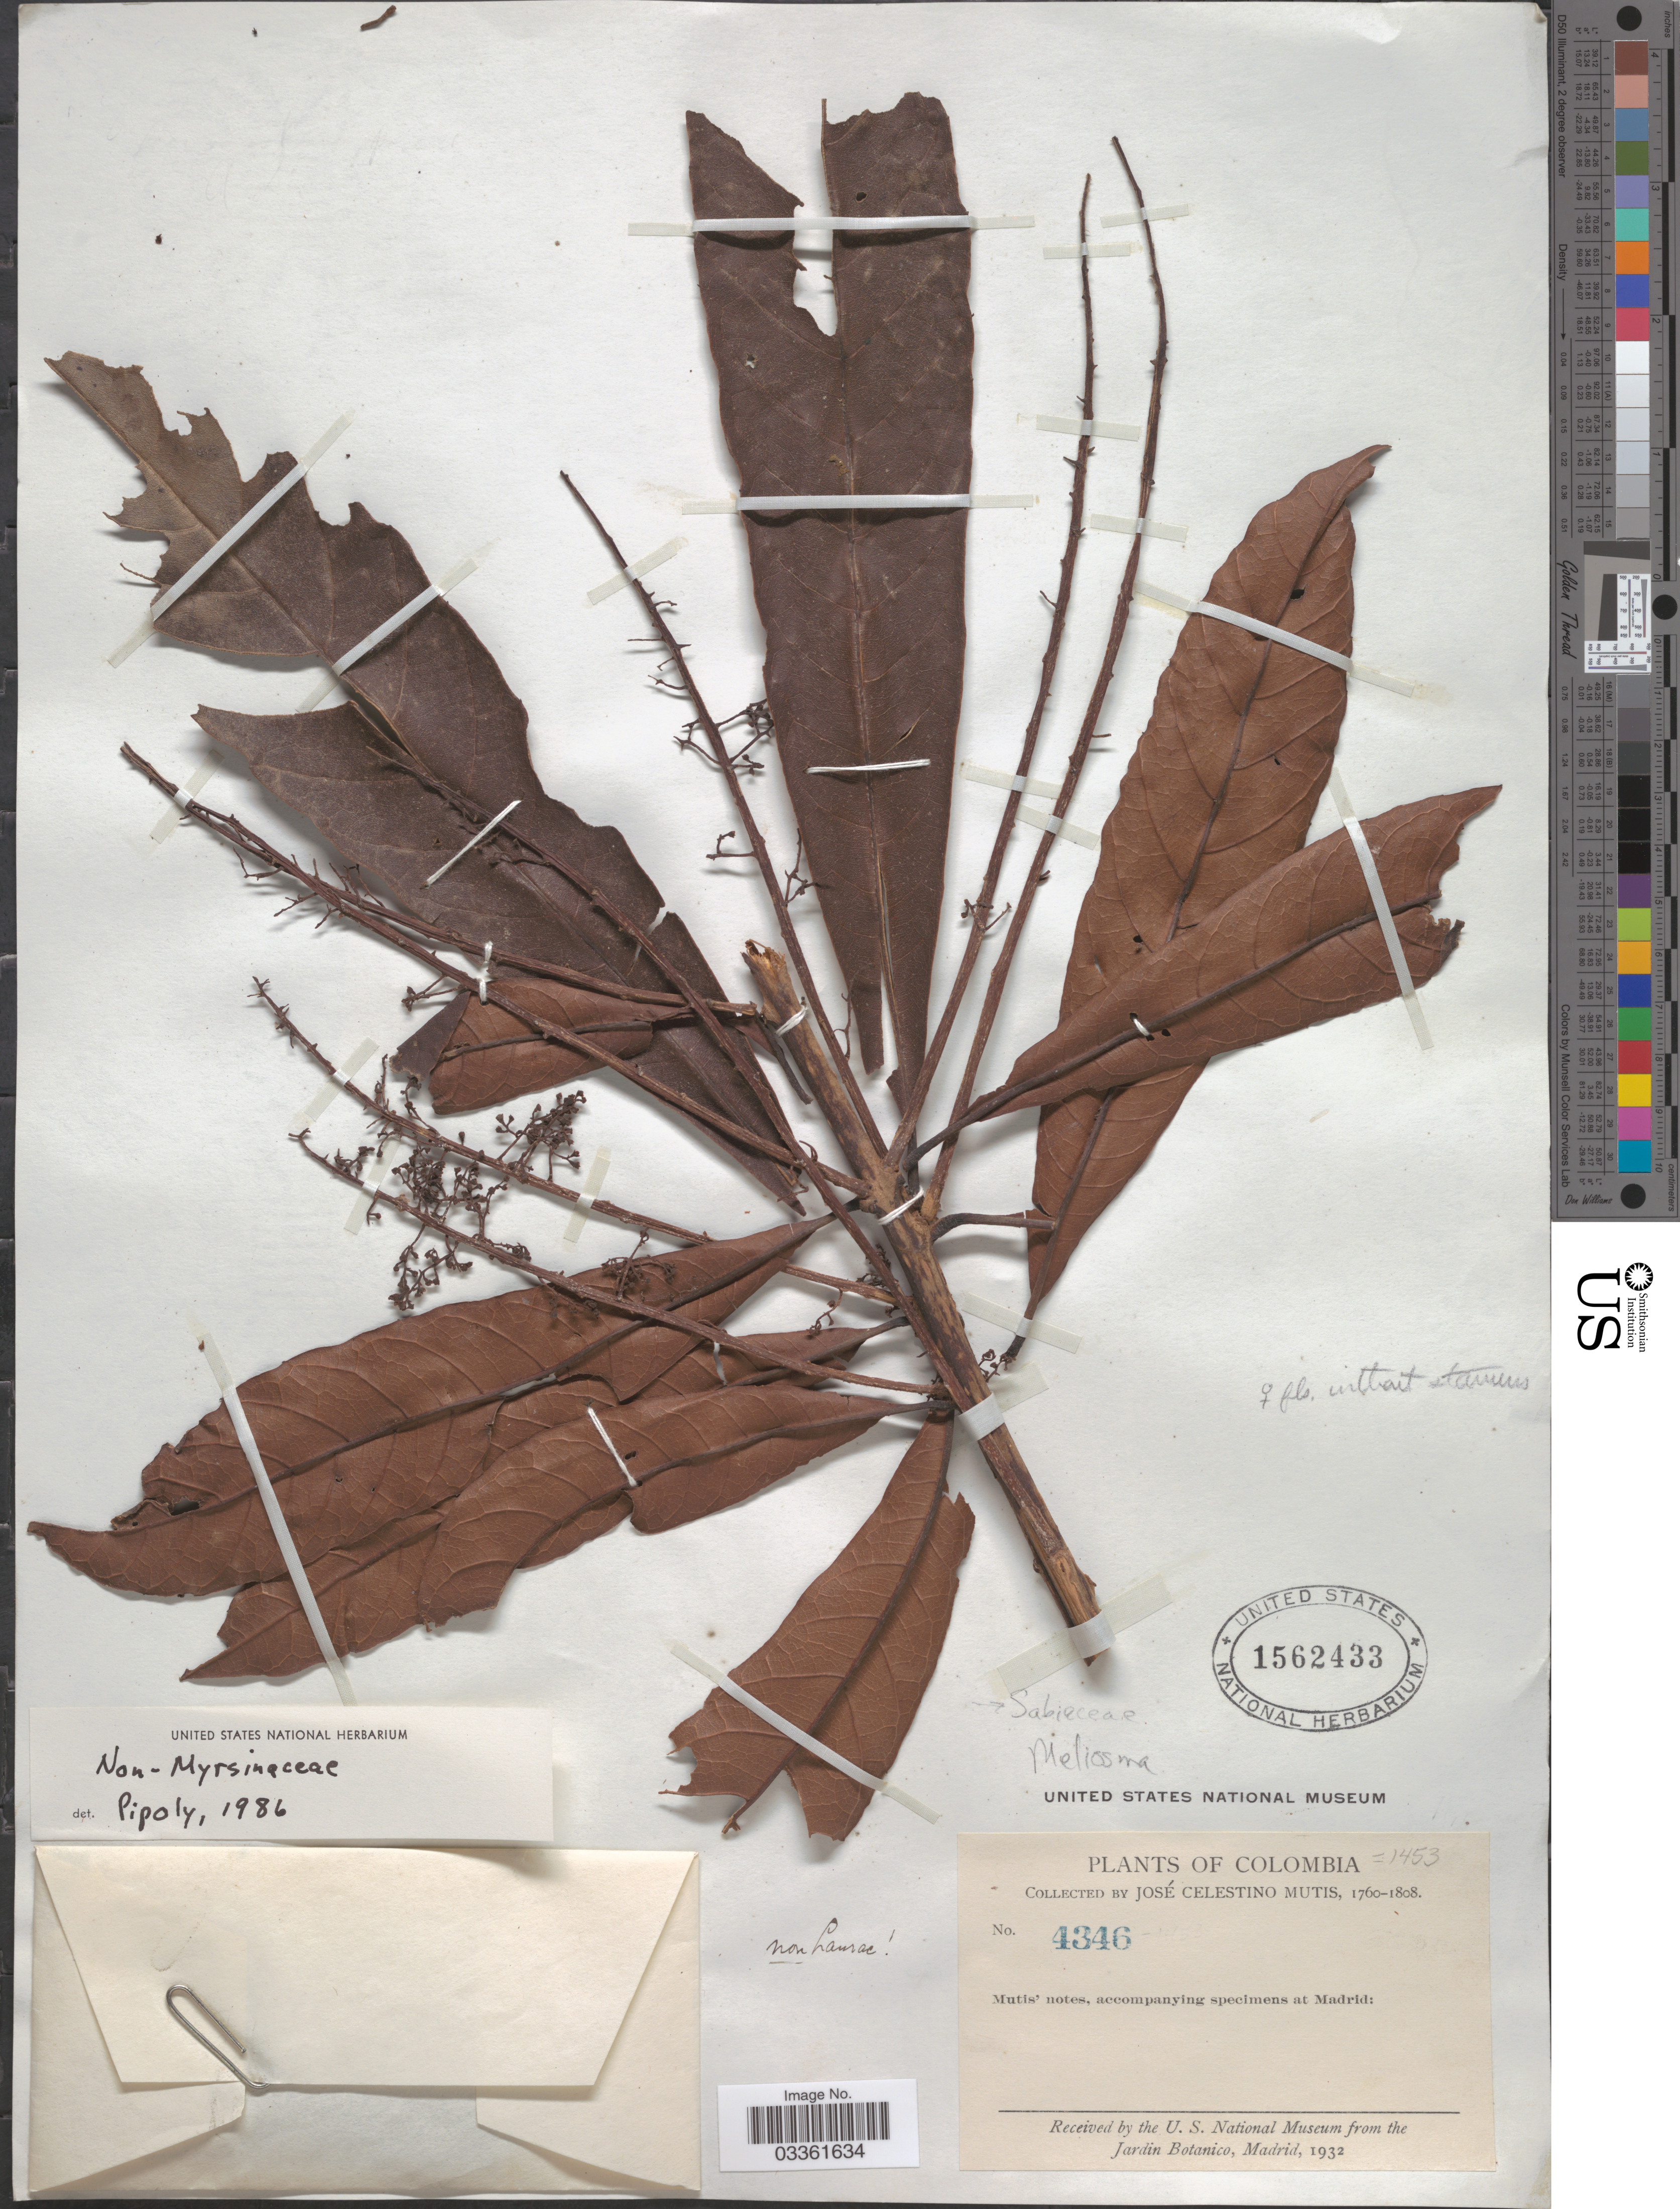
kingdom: Plantae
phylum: Tracheophyta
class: Magnoliopsida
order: Proteales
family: Sabiaceae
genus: Meliosma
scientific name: Meliosma cundinamarcensis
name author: Cuatrec. & Idrobo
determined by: Ávila, F. A.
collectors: J. C. B. Mutis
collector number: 4346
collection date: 1760/1808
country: Colombia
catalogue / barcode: US 1562433